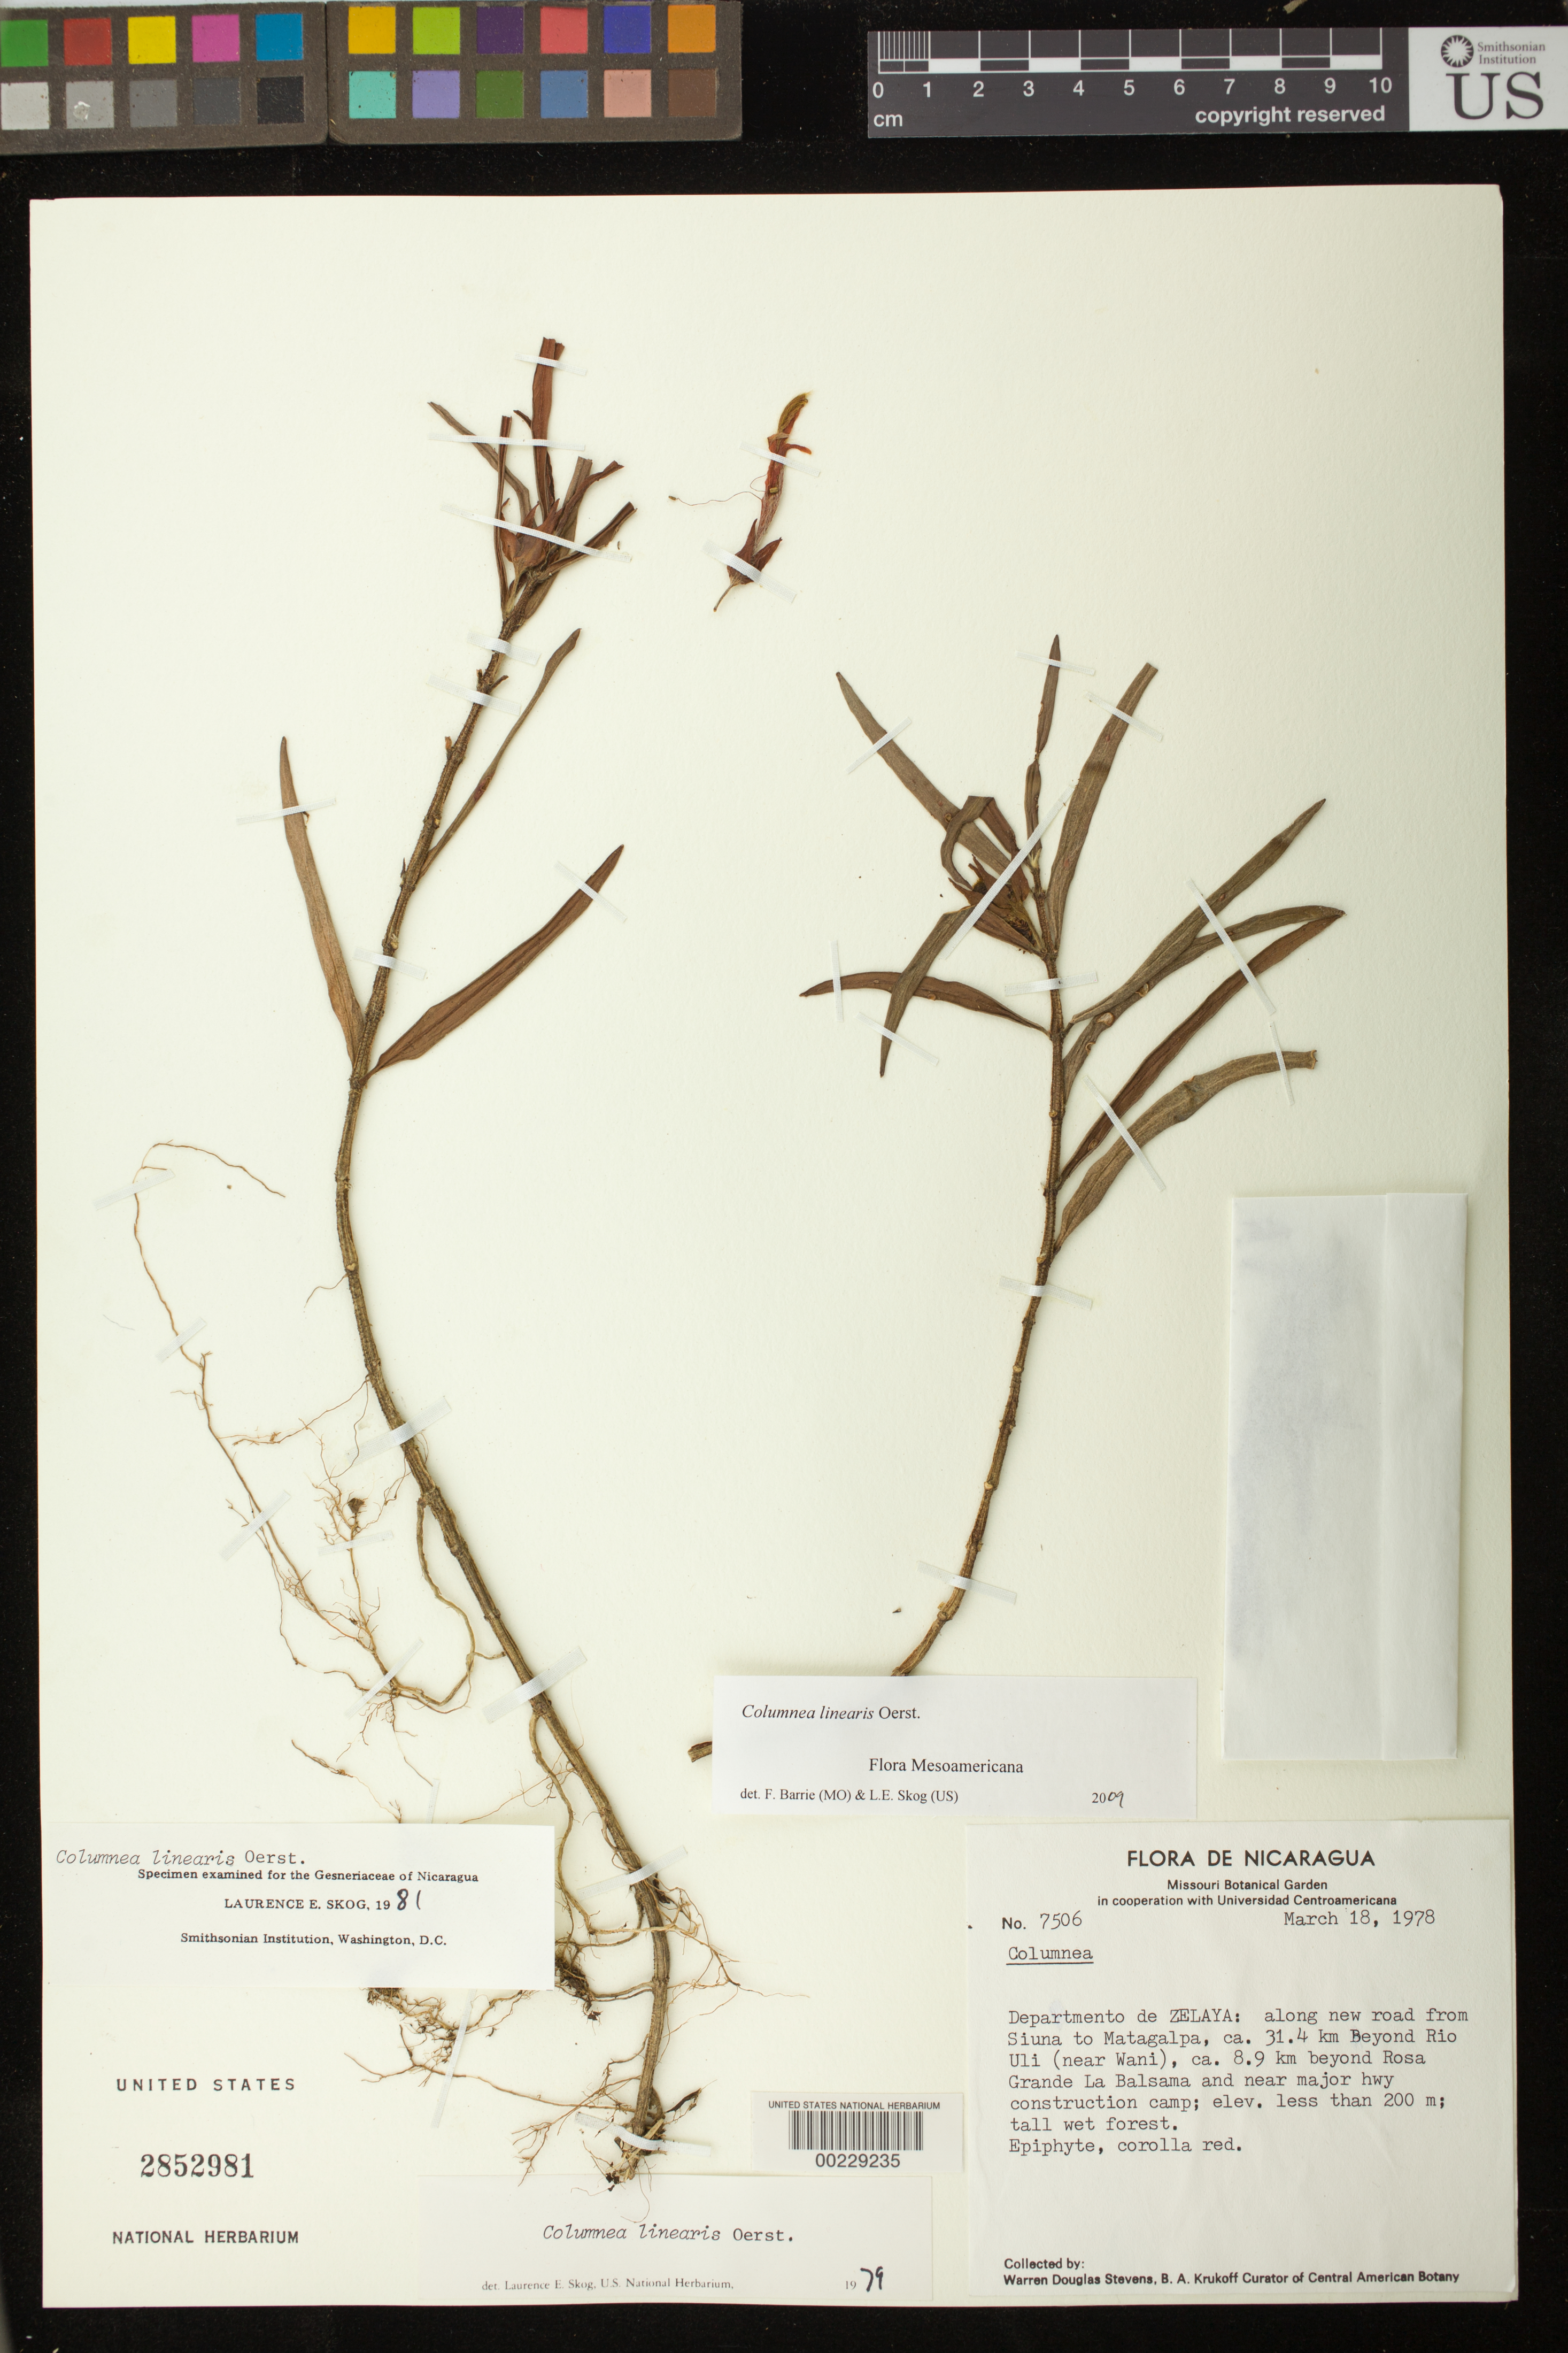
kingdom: Plantae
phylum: Tracheophyta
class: Magnoliopsida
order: Lamiales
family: Gesneriaceae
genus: Columnea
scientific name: Columnea linearis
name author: Oerst.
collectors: W. D. Stevens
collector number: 7506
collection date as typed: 18 Mar 1978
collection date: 1978-03-18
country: Nicaragua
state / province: Atlántico Norte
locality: Along new rd from Siuna to Matagalpa, ca 31.4 km beyond Rio Uli, ca 8.9 km beyond Rosa Grande La Balsama & near major constr cam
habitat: Tall wet forest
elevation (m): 0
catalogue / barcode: US 2852981